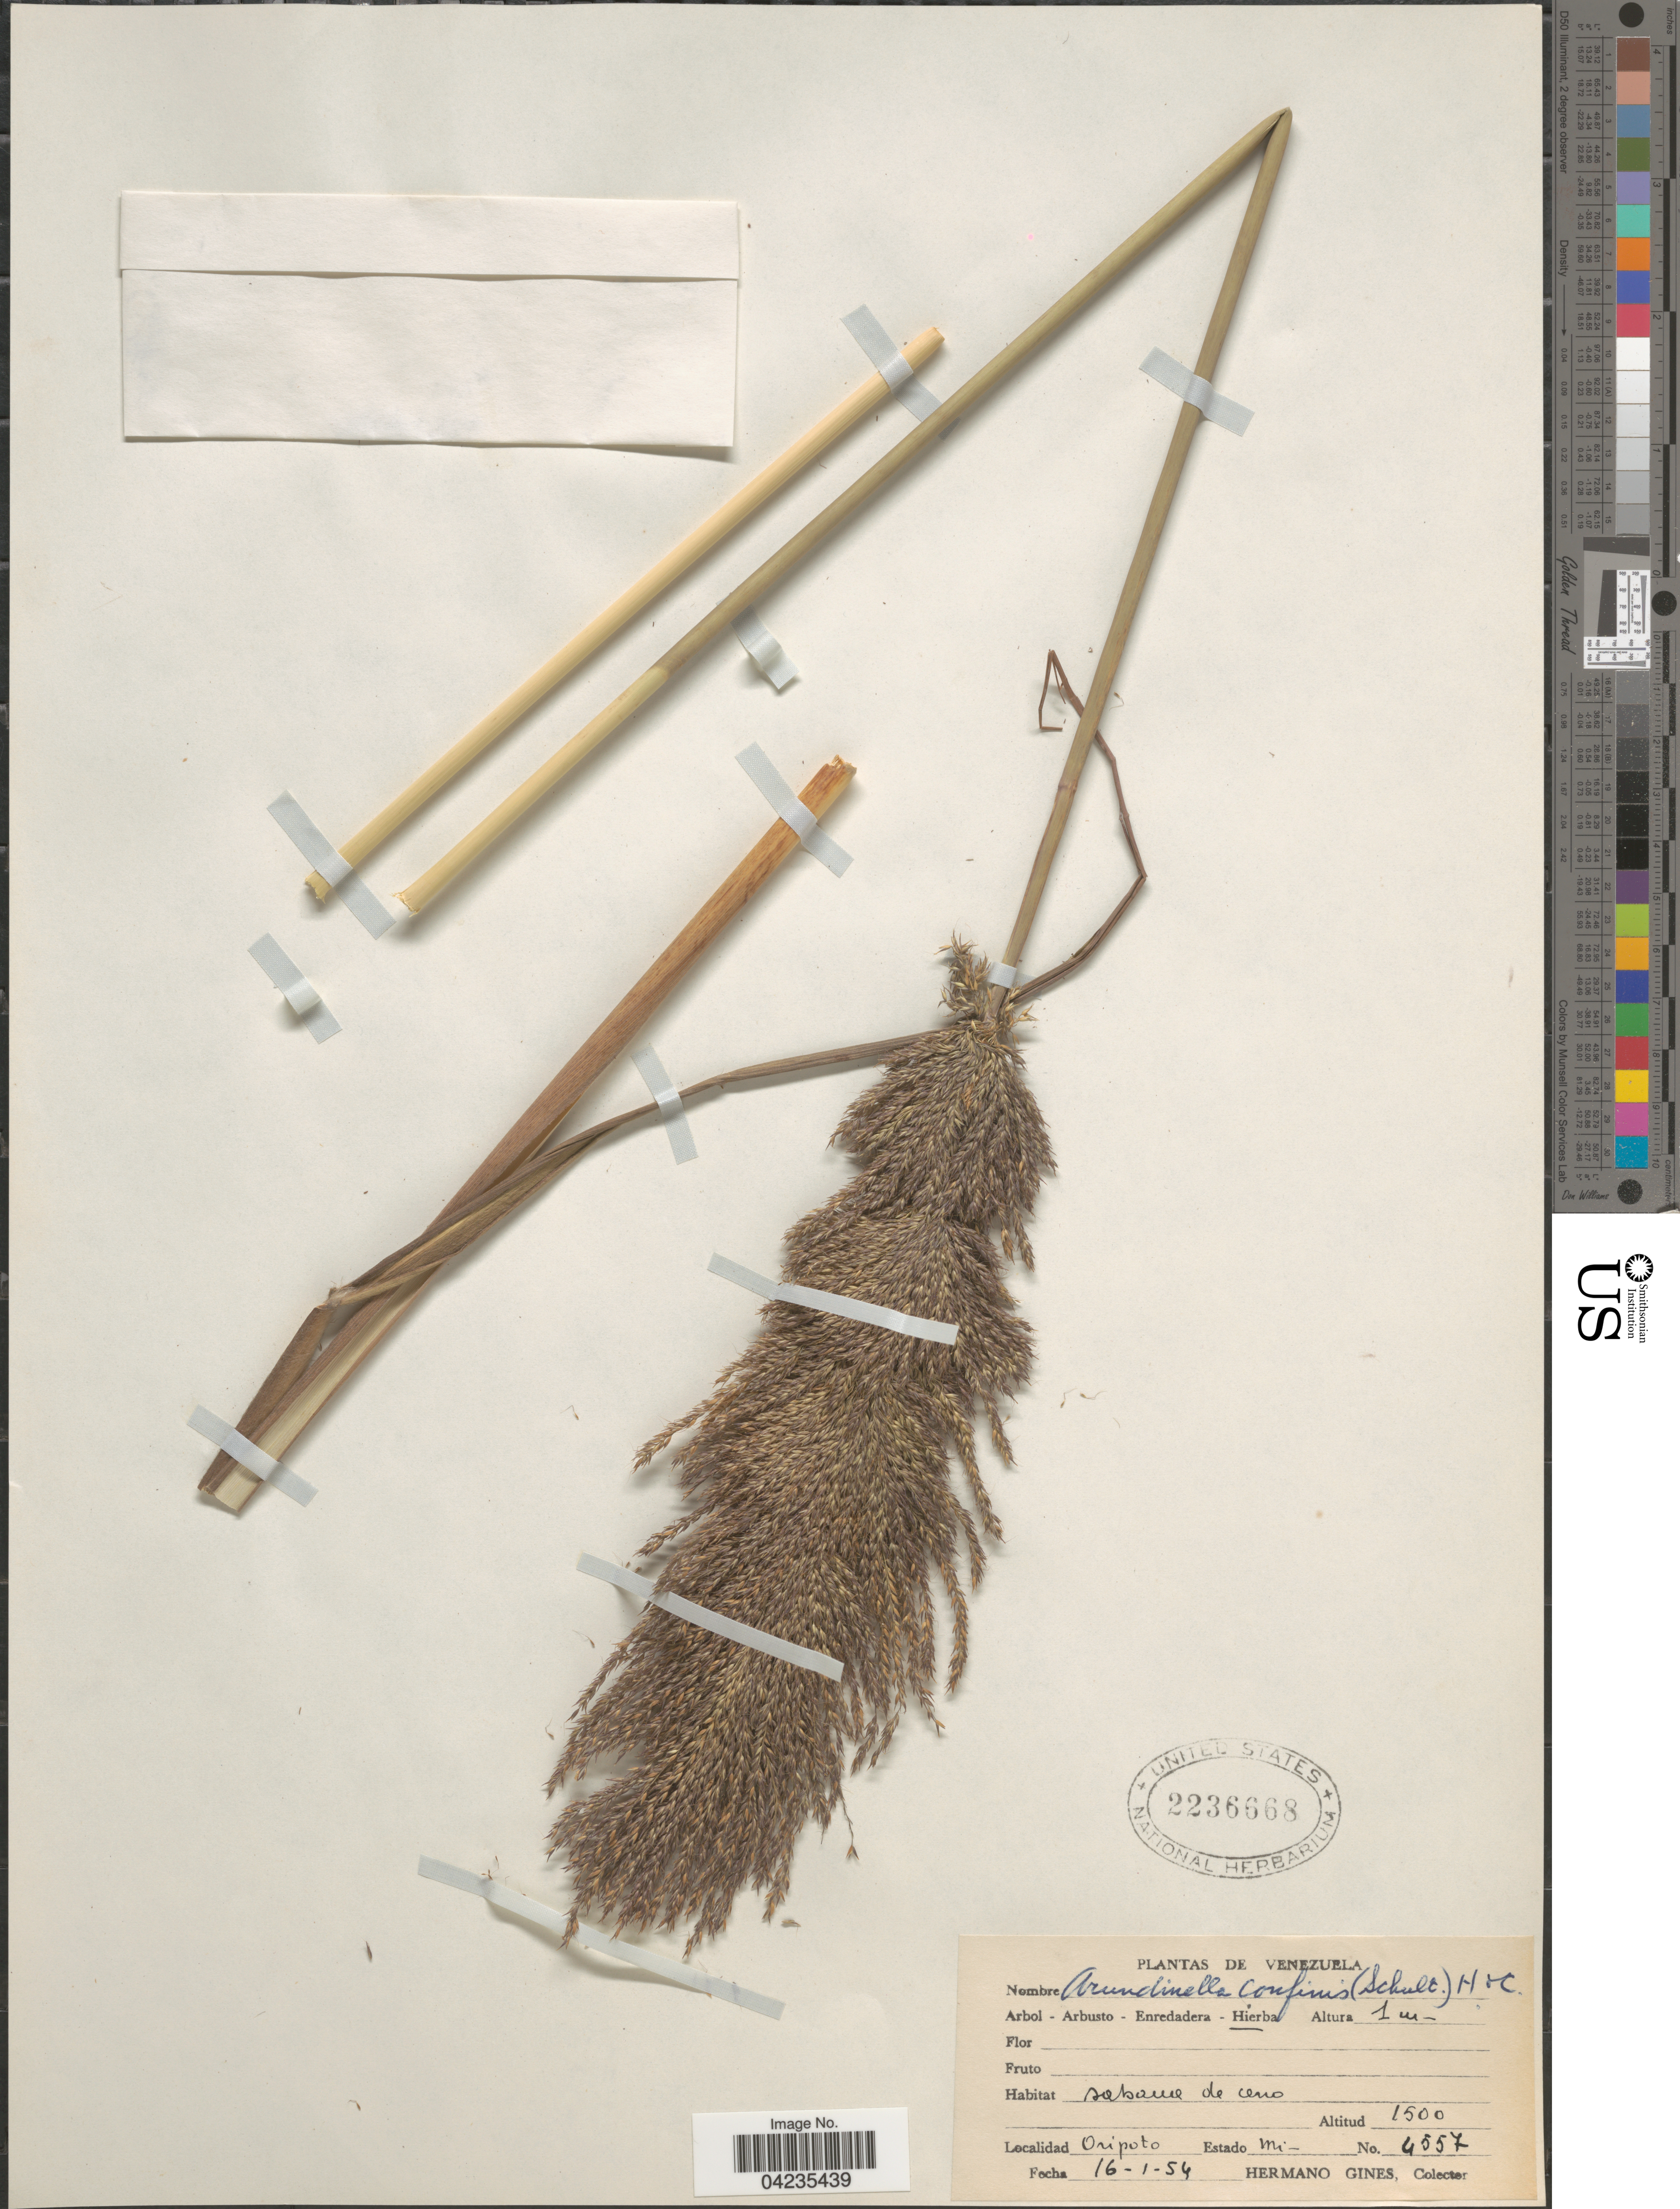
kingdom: Plantae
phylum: Tracheophyta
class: Liliopsida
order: Poales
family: Poaceae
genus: Arundinella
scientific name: Arundinella hispida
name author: (Humb. & Bonpl. ex Willd.) Kuntze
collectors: Bro. Gines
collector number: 4557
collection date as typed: Transcribed d/m/y: 16/1/54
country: Venezuela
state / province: Miranda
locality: Oripoto.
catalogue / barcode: US 2236668